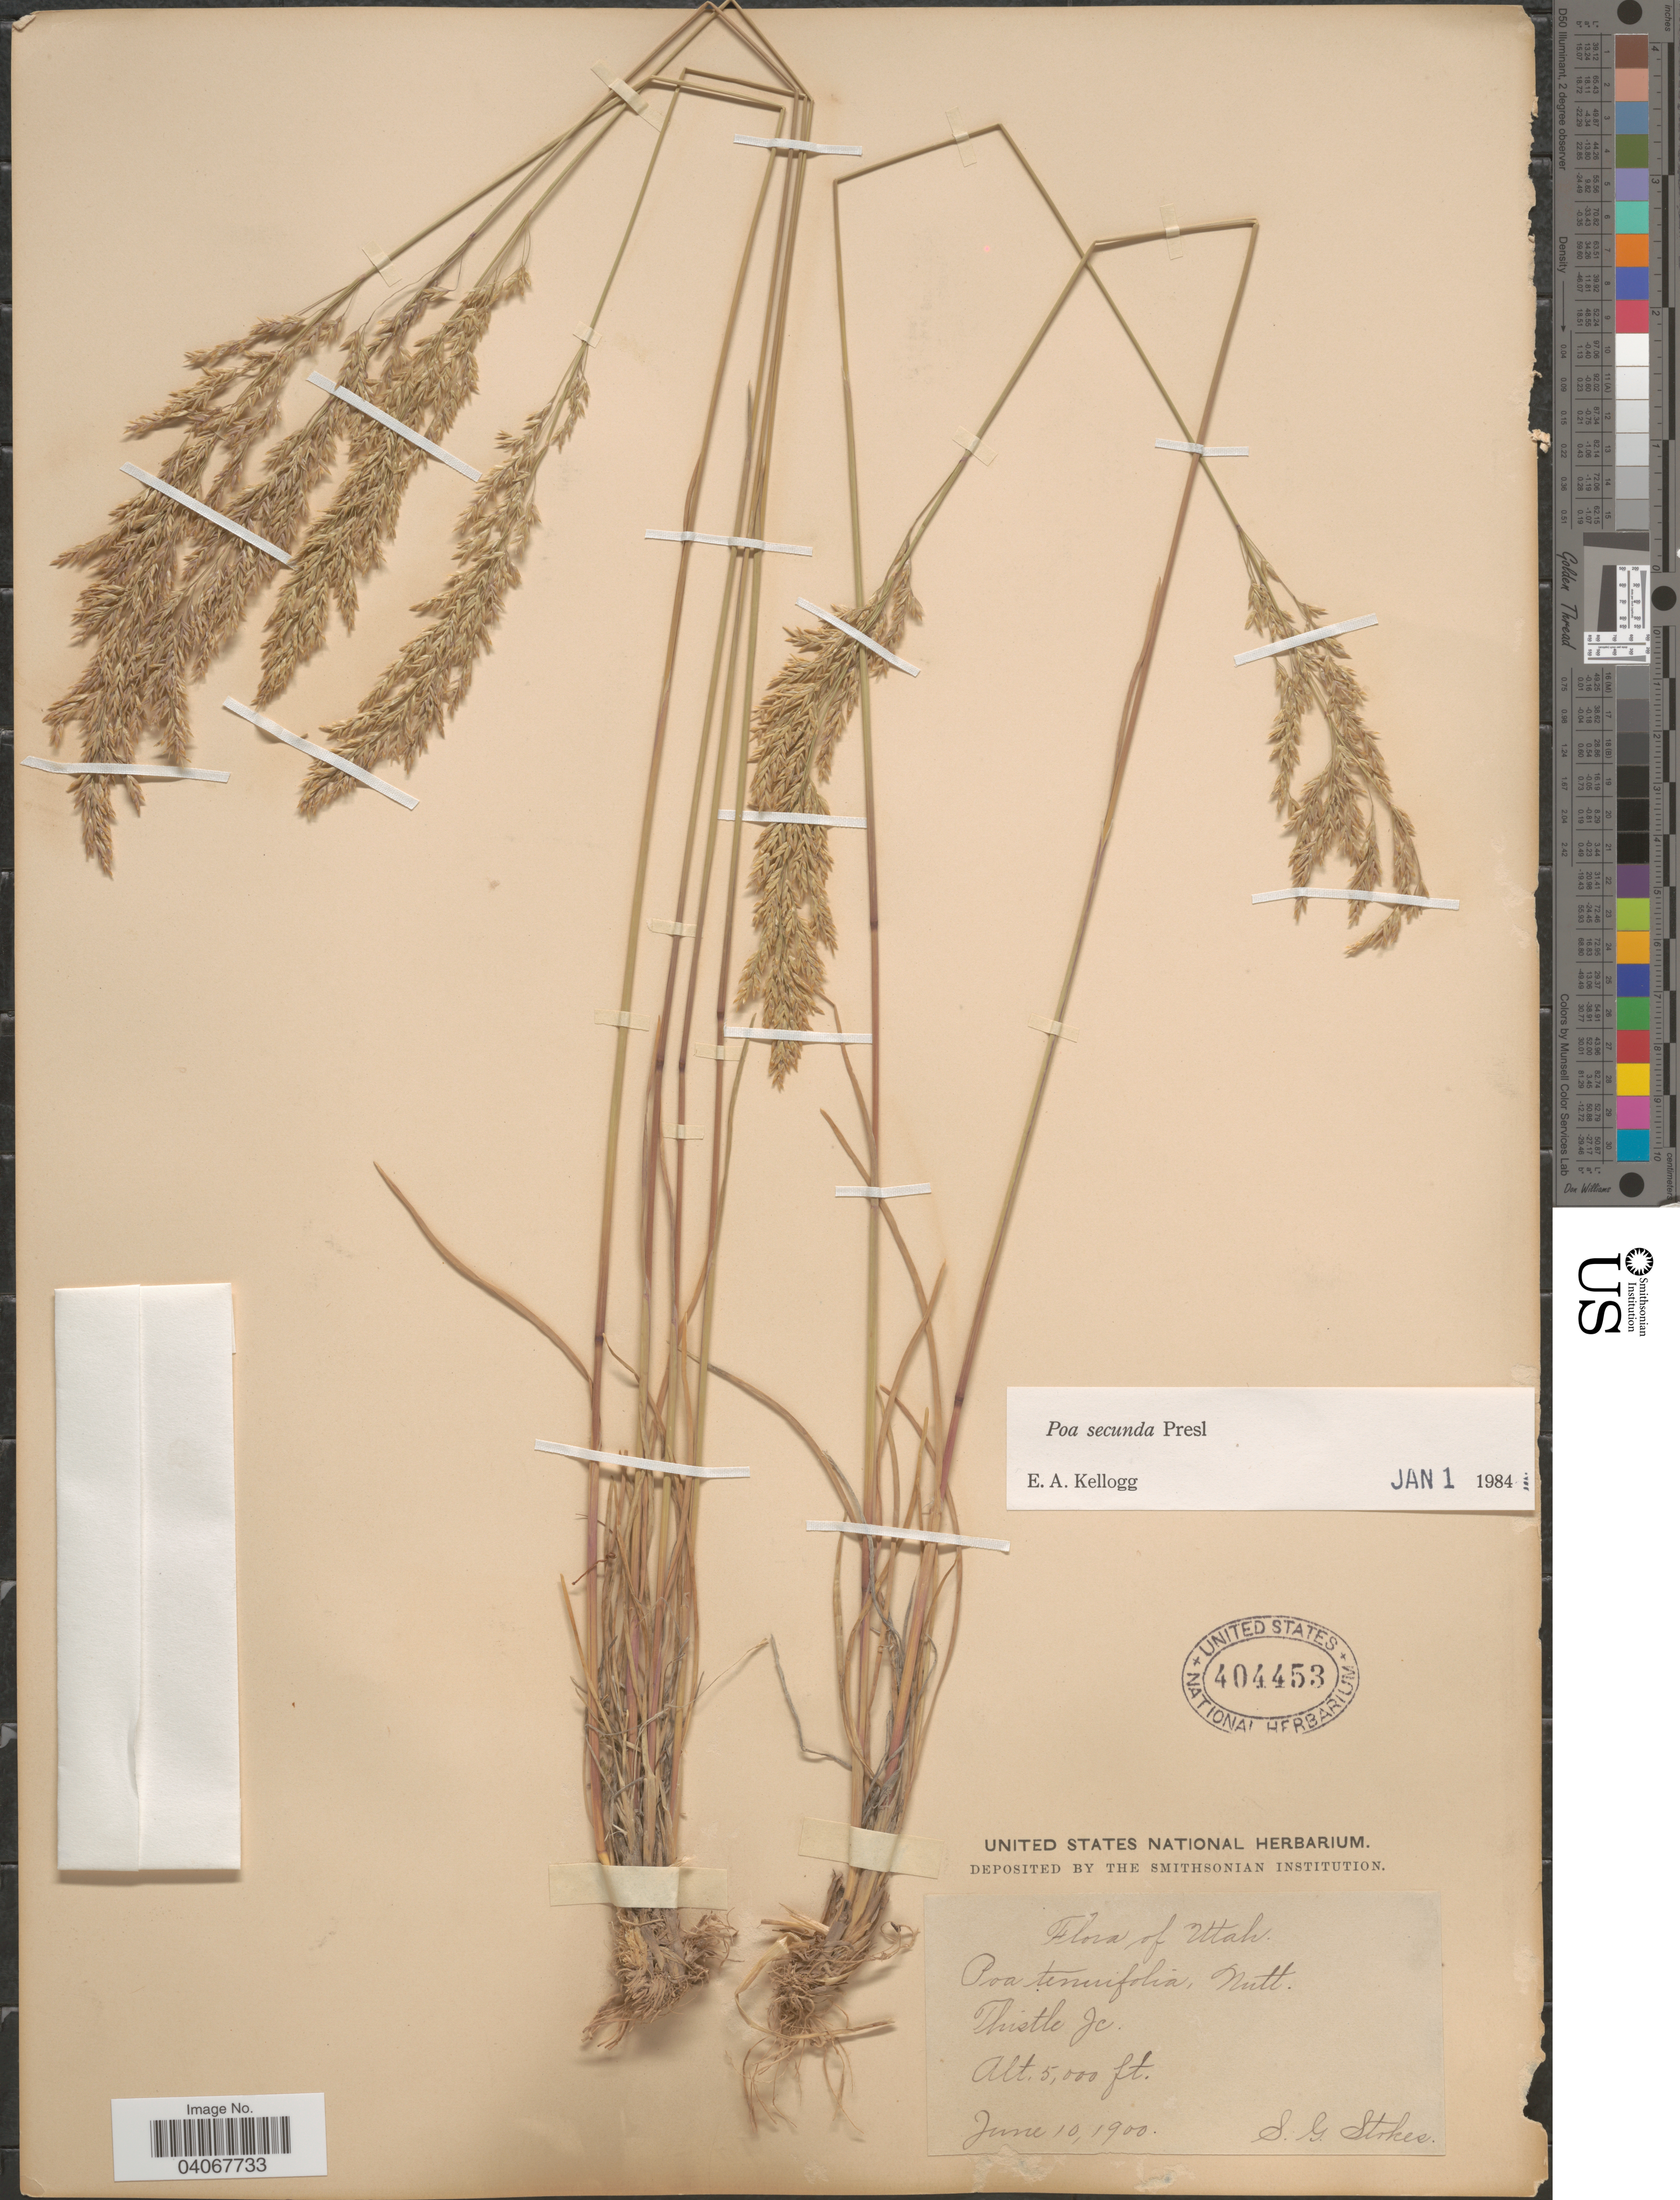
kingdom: Plantae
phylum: Tracheophyta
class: Liliopsida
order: Poales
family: Poaceae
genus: Poa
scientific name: Poa secunda subsp. secunda var. secunda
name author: J. Presl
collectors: S. Stoker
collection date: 1900-06-10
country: United States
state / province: Utah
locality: Thistle Jc.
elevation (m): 1524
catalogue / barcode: US 404453